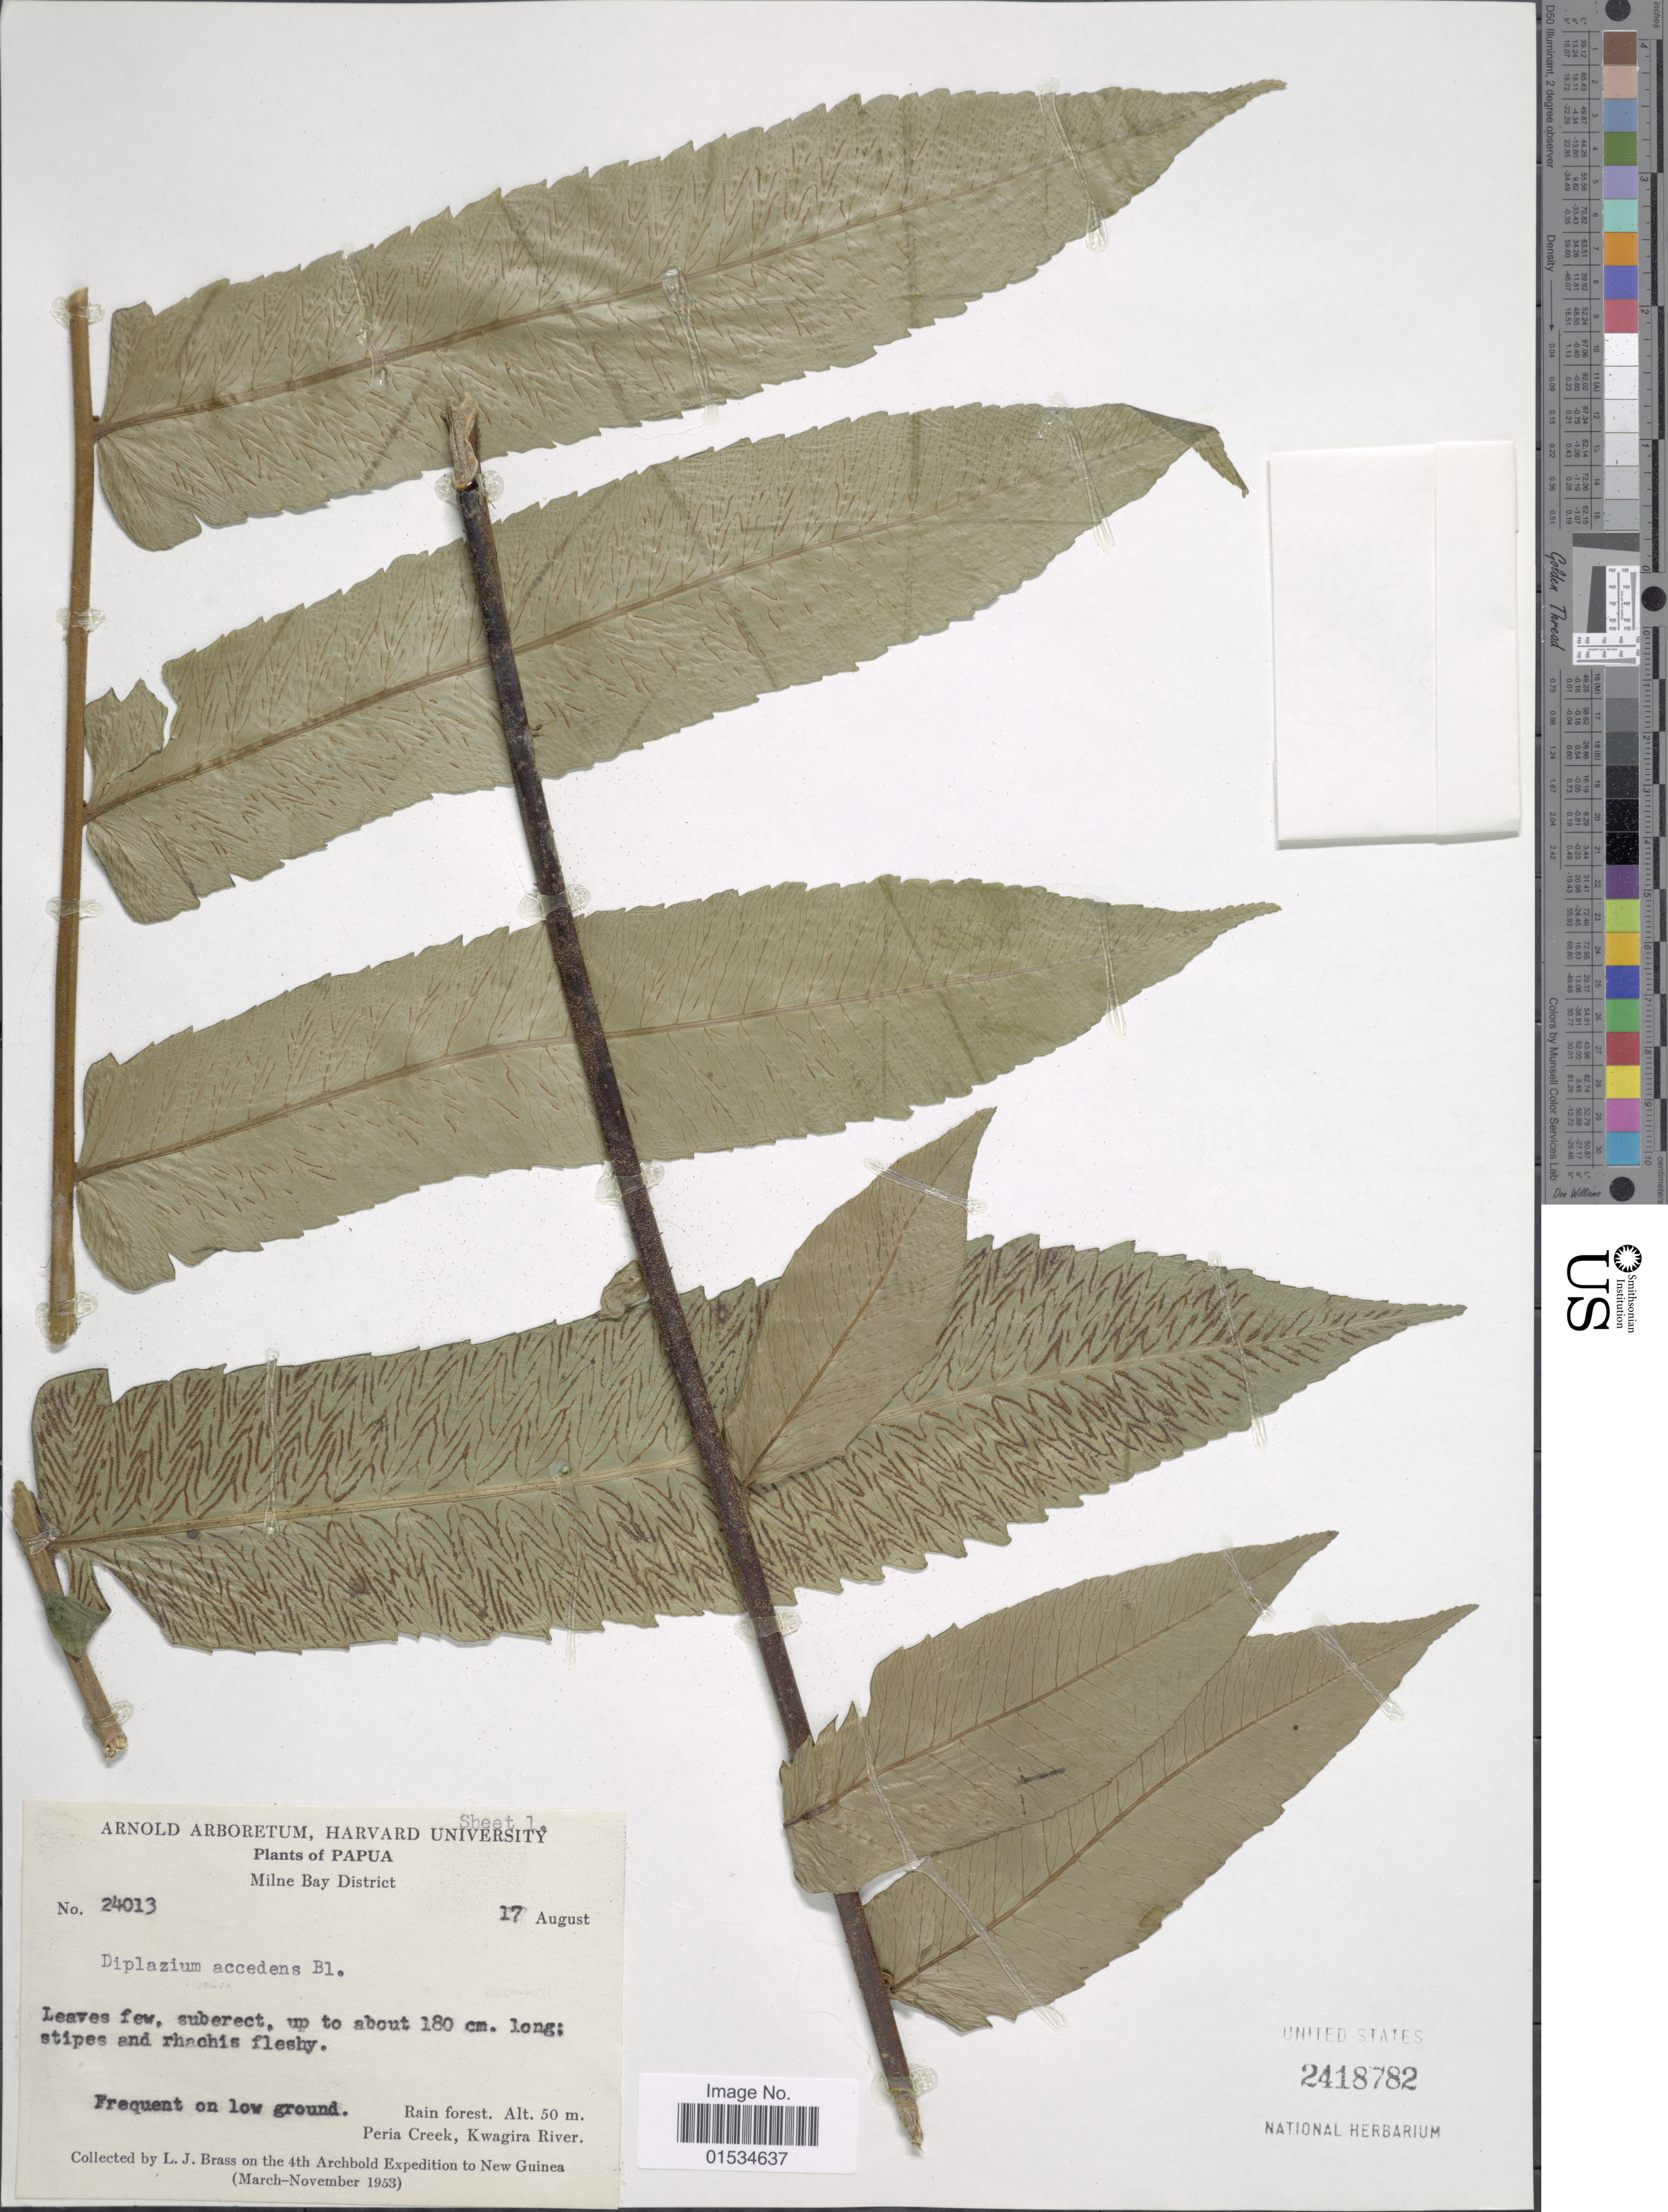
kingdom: Plantae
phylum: Tracheophyta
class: Polypodiopsida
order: Polypodiales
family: Athyriaceae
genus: Diplazium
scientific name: Diplazium accendens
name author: Blume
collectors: L. J. Brass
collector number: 24013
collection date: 1953-08-17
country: Papua New Guinea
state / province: Milne Bay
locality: Peria Creek, Kwagira River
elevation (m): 50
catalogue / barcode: US 2418782